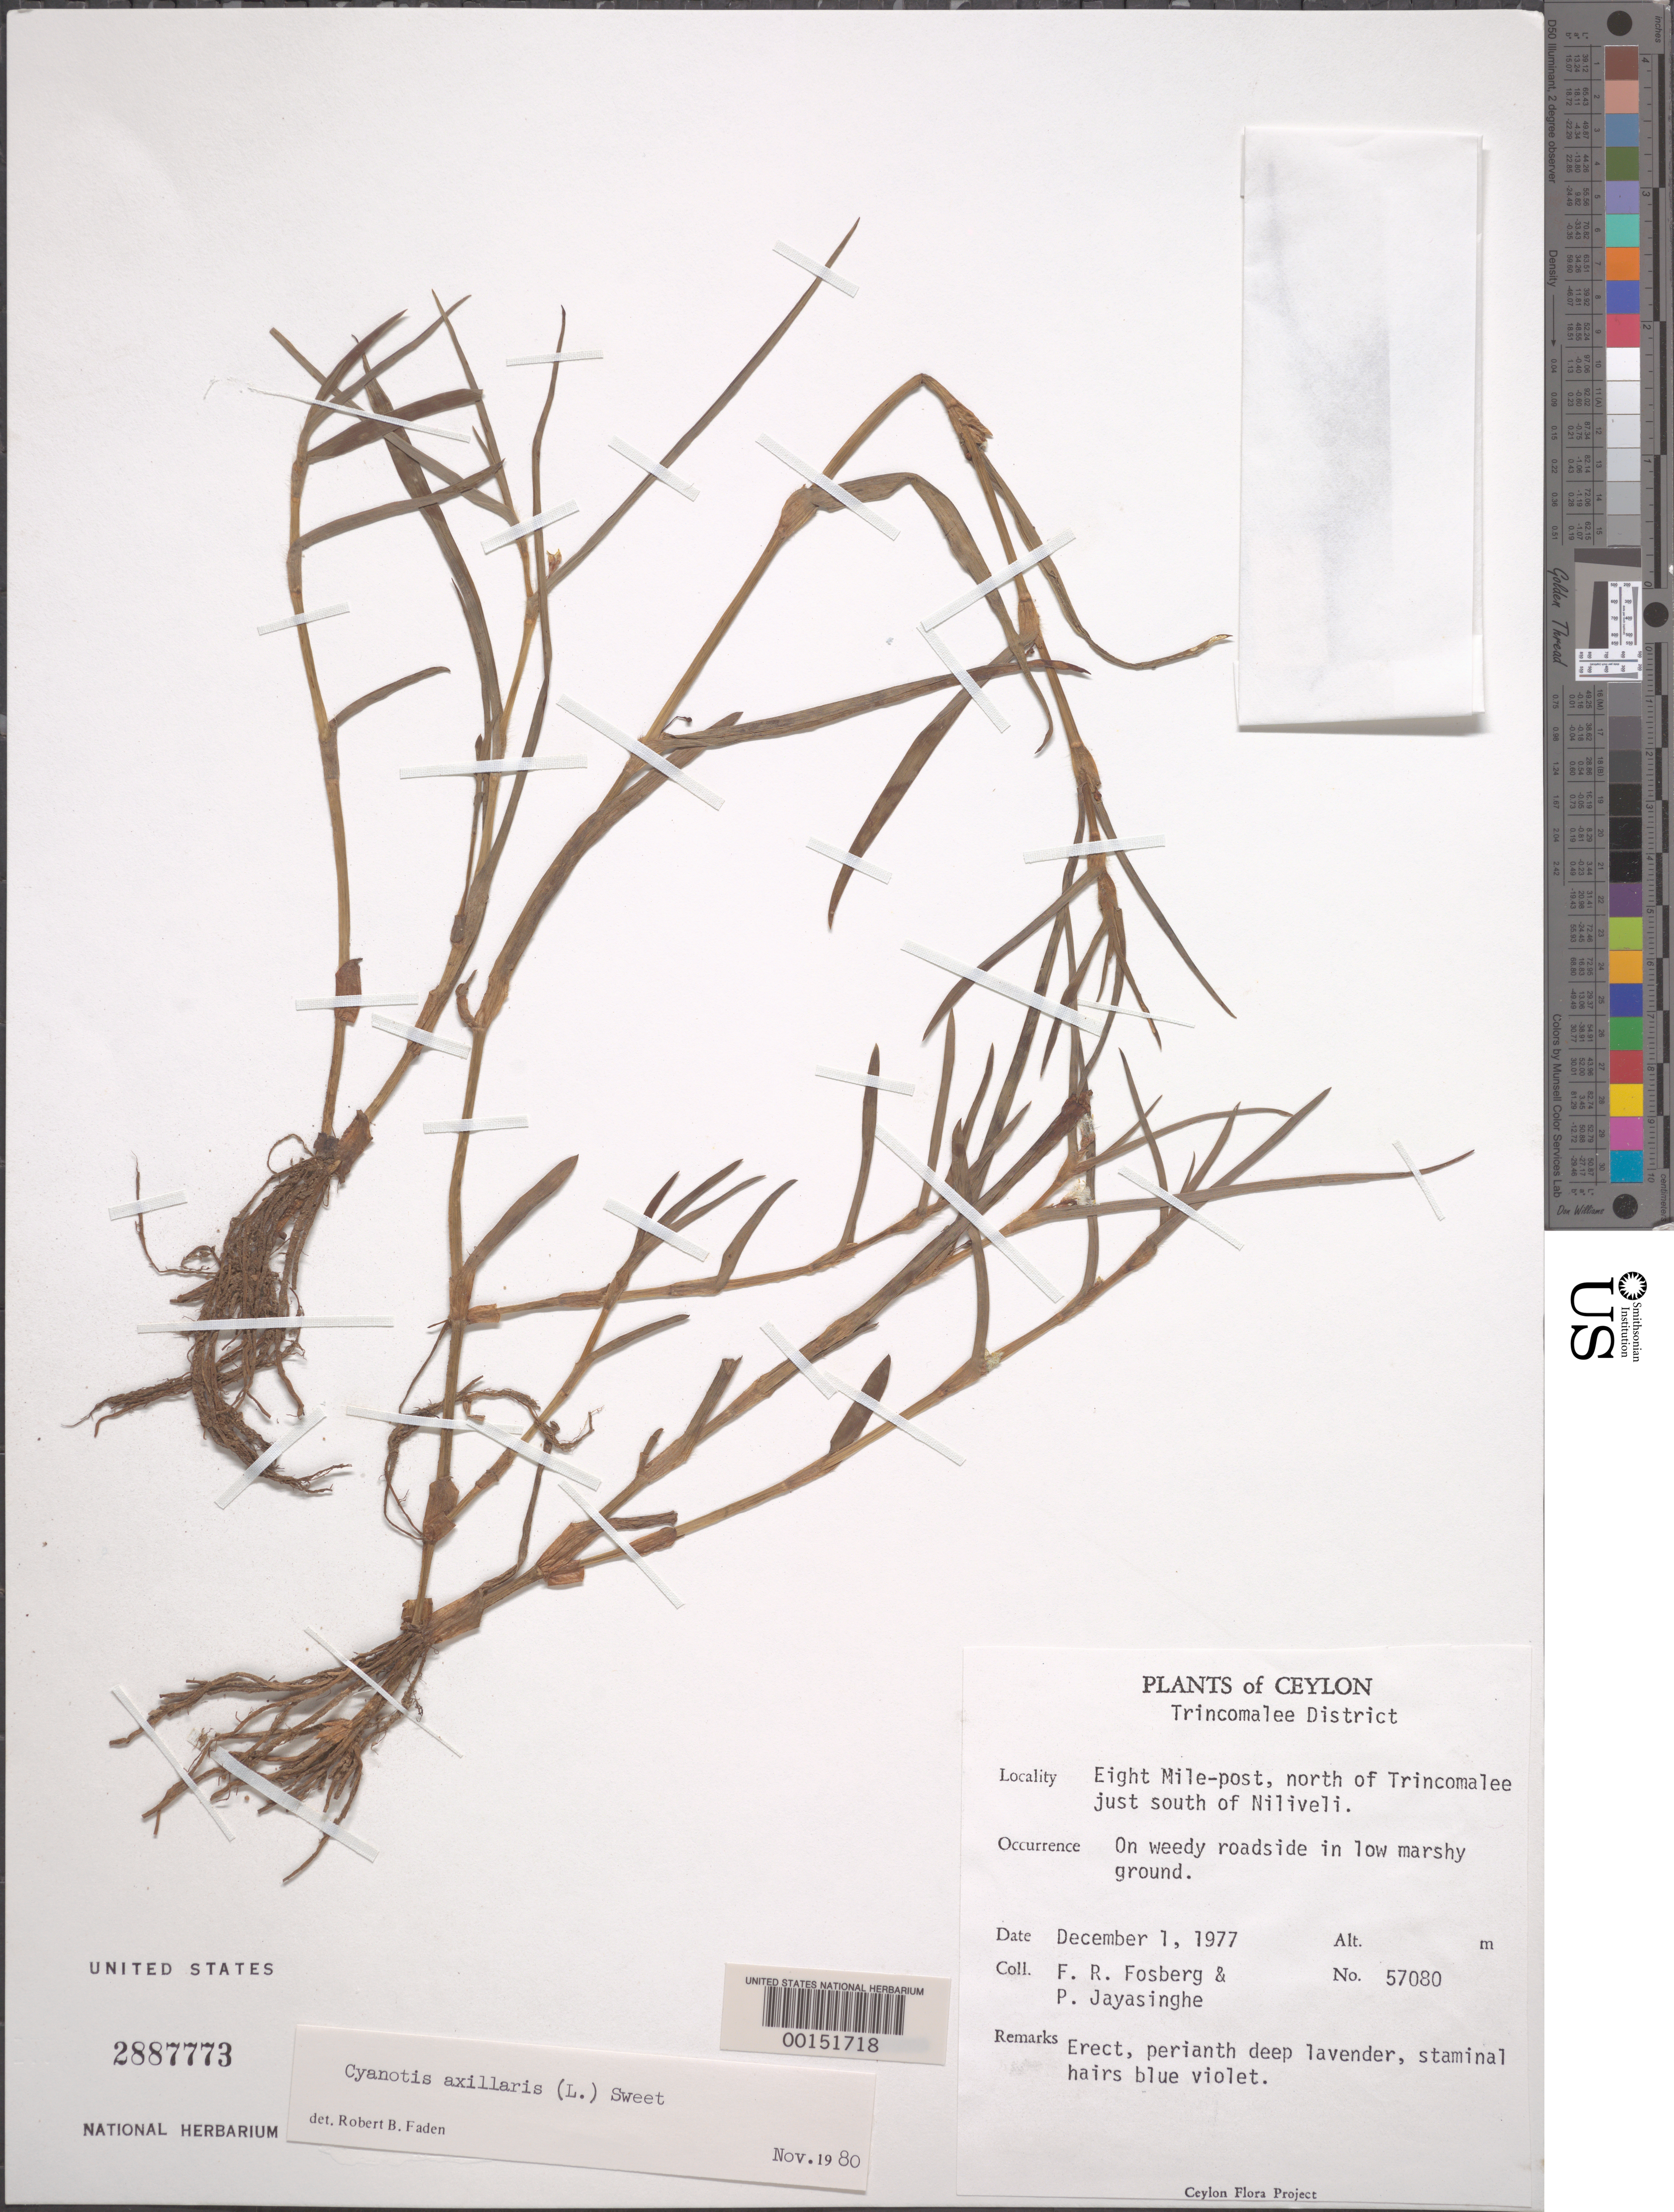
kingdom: Plantae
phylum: Tracheophyta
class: Liliopsida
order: Commelinales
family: Commelinaceae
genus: Cyanotis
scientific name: Cyanotis axillaris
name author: (L.) D. Don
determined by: Faden, Robert B., (US), Smithsonian Institution - National Museum of Natural History (UNITED STATES)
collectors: F. R. Fosberg & P. Jayasinghe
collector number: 57080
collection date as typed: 01 Dec 1977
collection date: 1977-12-01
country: Sri Lanka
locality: N of trincomalee, s of niliveli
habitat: Marshy ground; roadside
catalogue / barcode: US 2887773